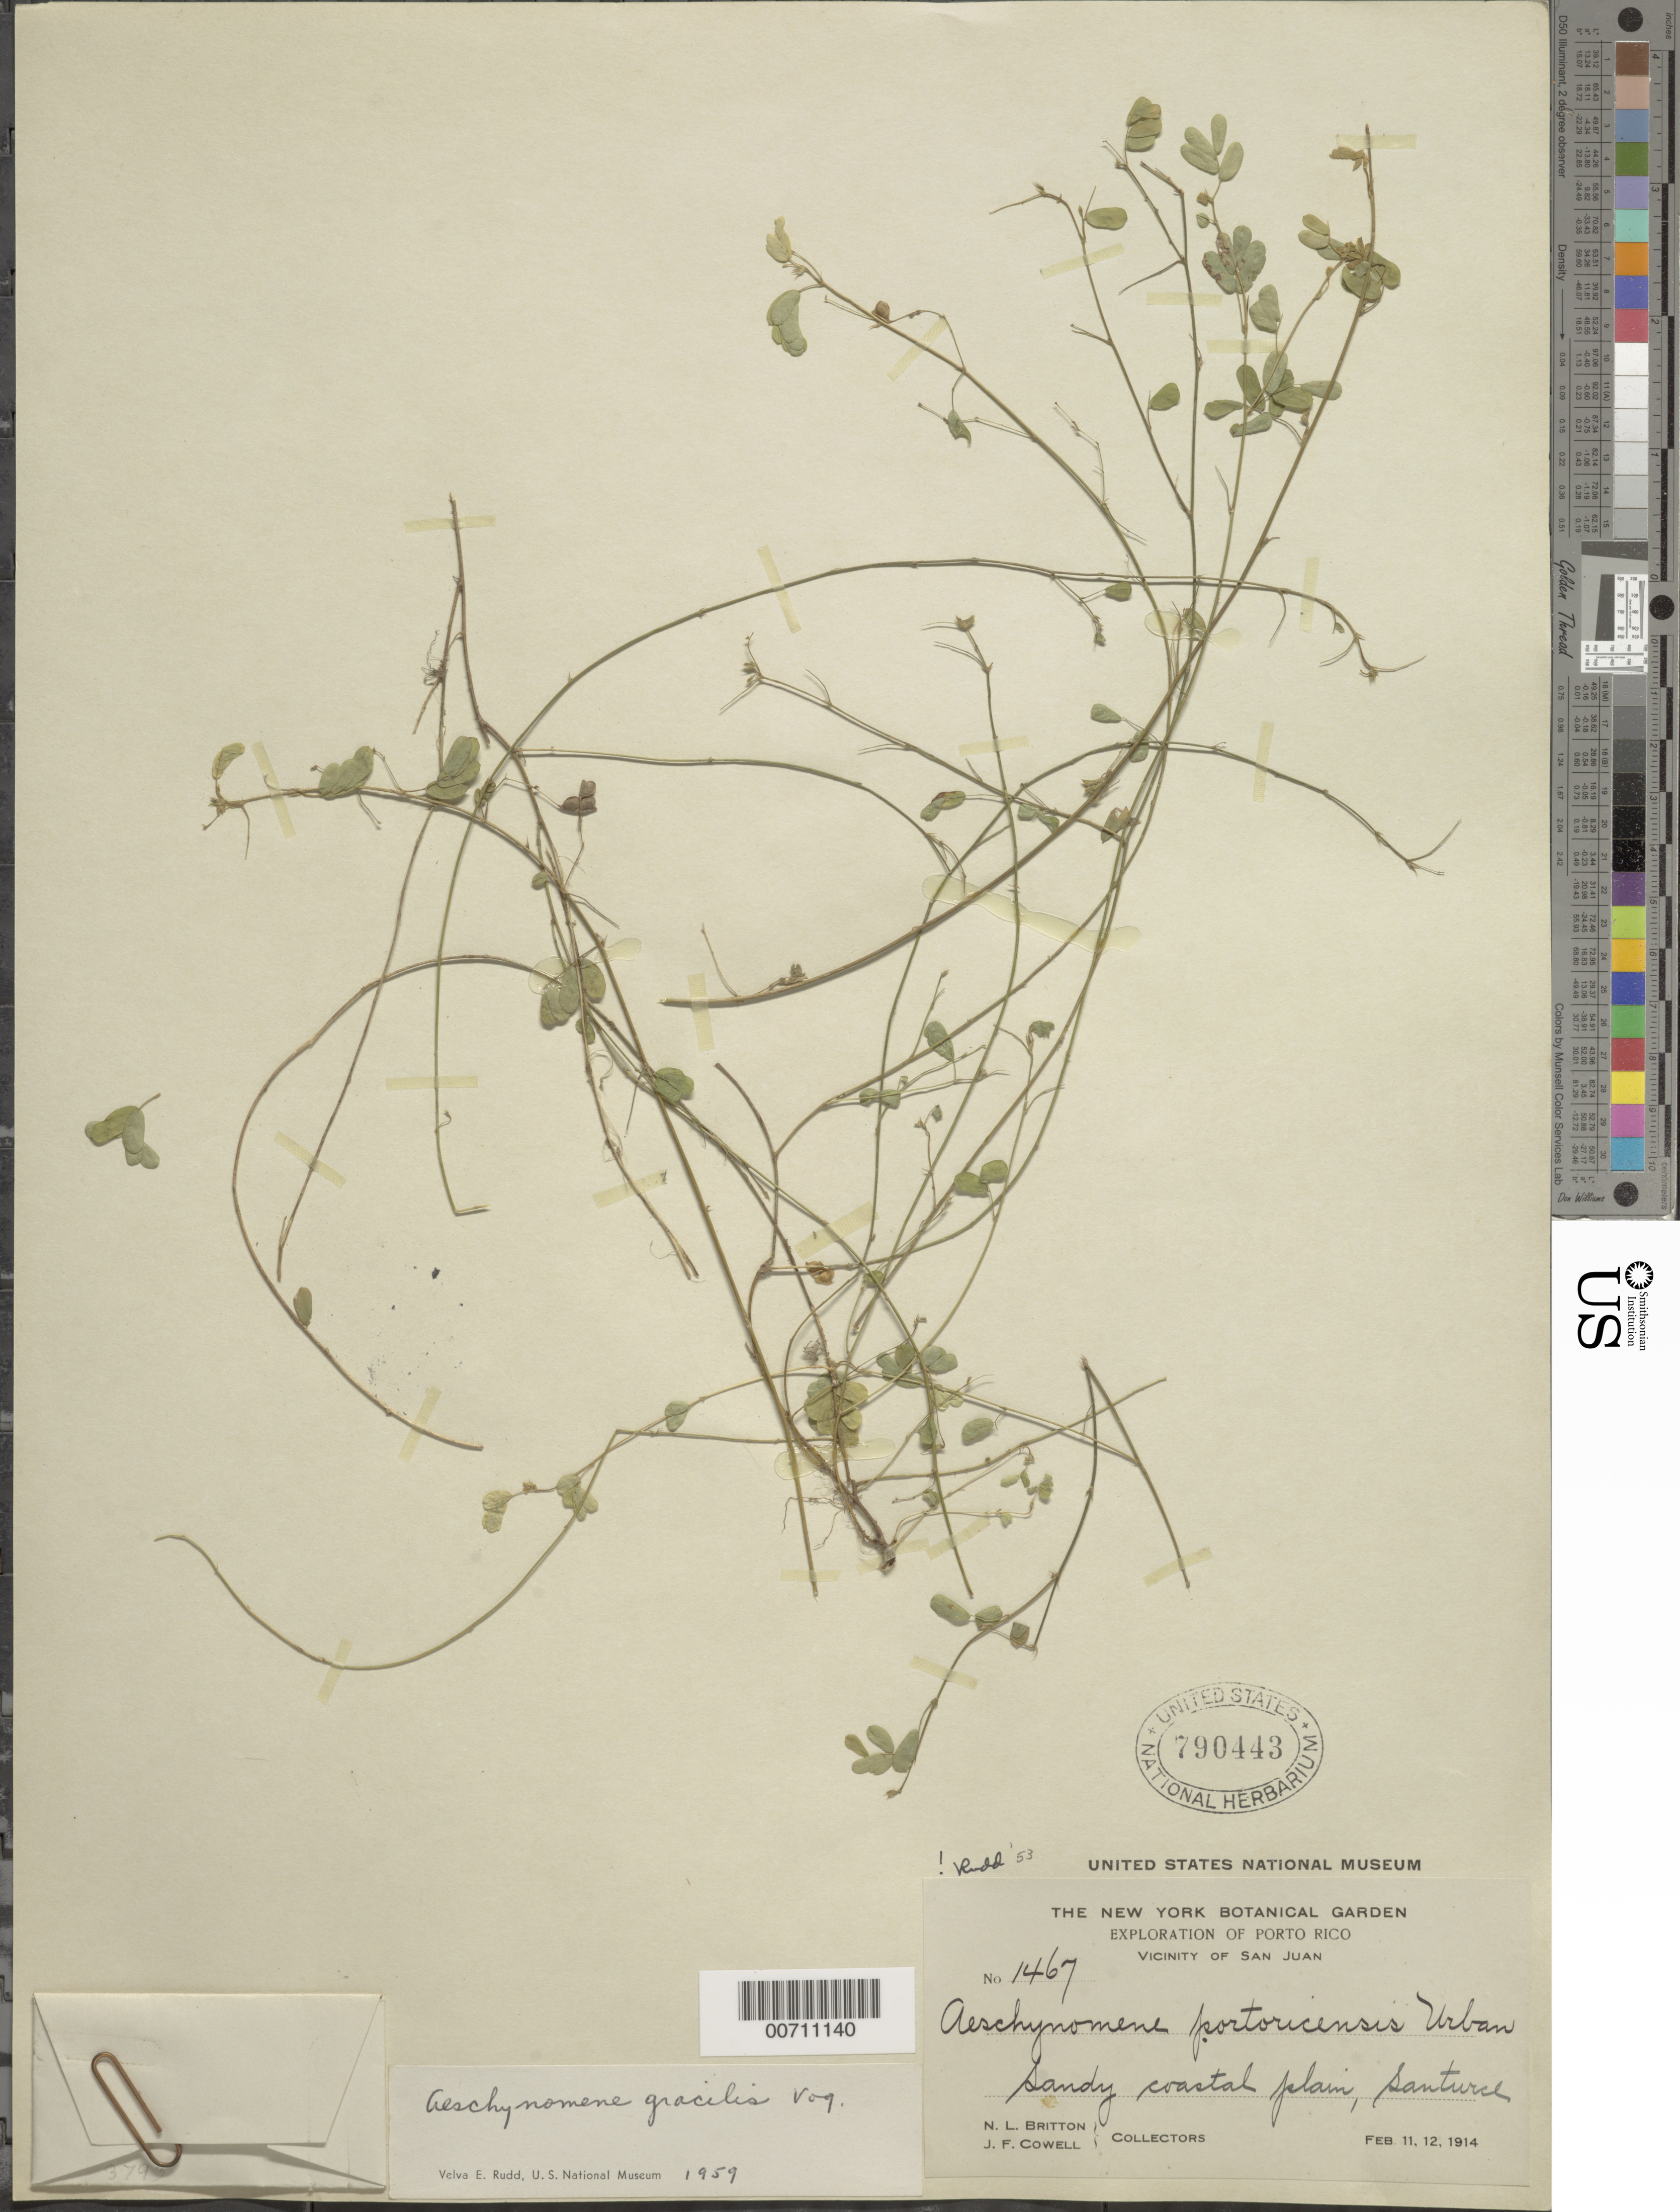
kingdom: Plantae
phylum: Tracheophyta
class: Magnoliopsida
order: Fabales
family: Fabaceae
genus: Aeschynomene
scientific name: Aeschynomene gracilis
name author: Voq.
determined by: Rudd, V. E.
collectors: N. Britton & J. F. Cowell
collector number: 1467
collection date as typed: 11 Feb 1914 and 12 Feb 1914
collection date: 1914-02-11,1914-02-12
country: Puerto Rico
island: Greater Antilles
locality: Santurce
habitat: Sandy coastal plain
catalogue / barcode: US 790443